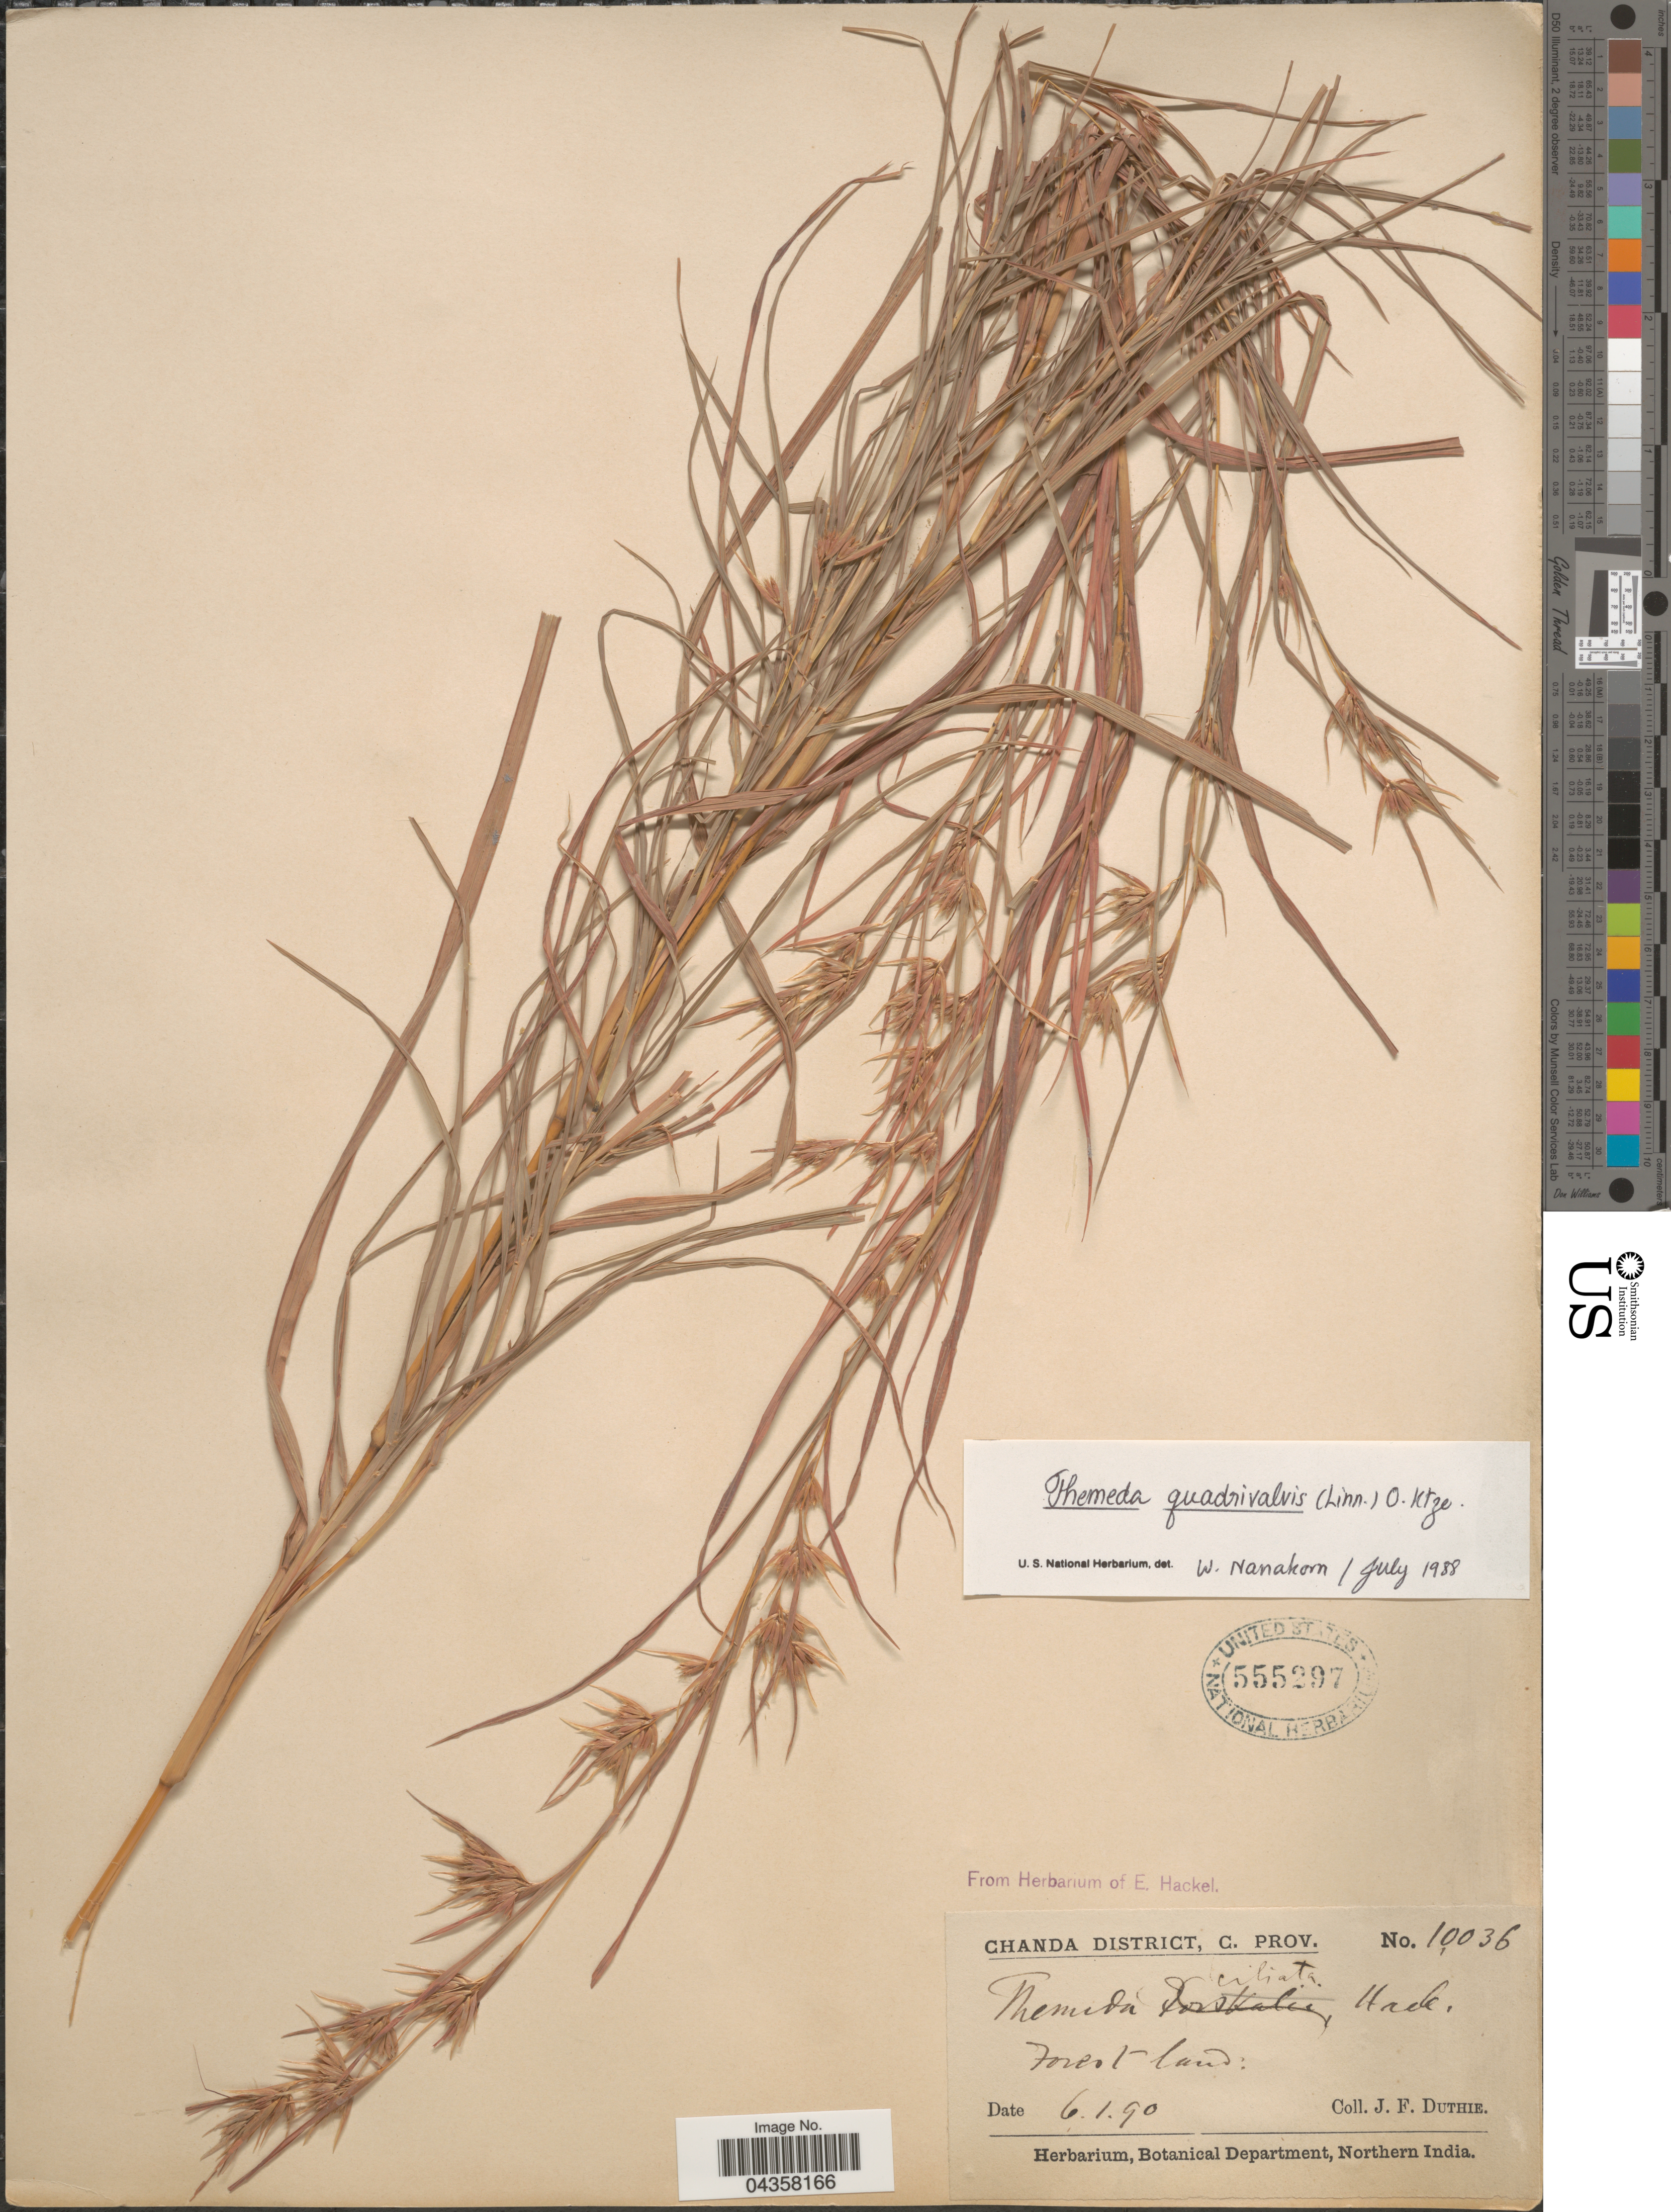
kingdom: Plantae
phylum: Tracheophyta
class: Liliopsida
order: Poales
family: Poaceae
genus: Themeda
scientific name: Themeda quadrivalvis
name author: (L.) Kuntze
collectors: J. F. Duthie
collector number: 10036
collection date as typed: Transcribed d/m/y: 6/1/90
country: India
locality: Chanda District, C. Prov.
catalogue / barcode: US 555297